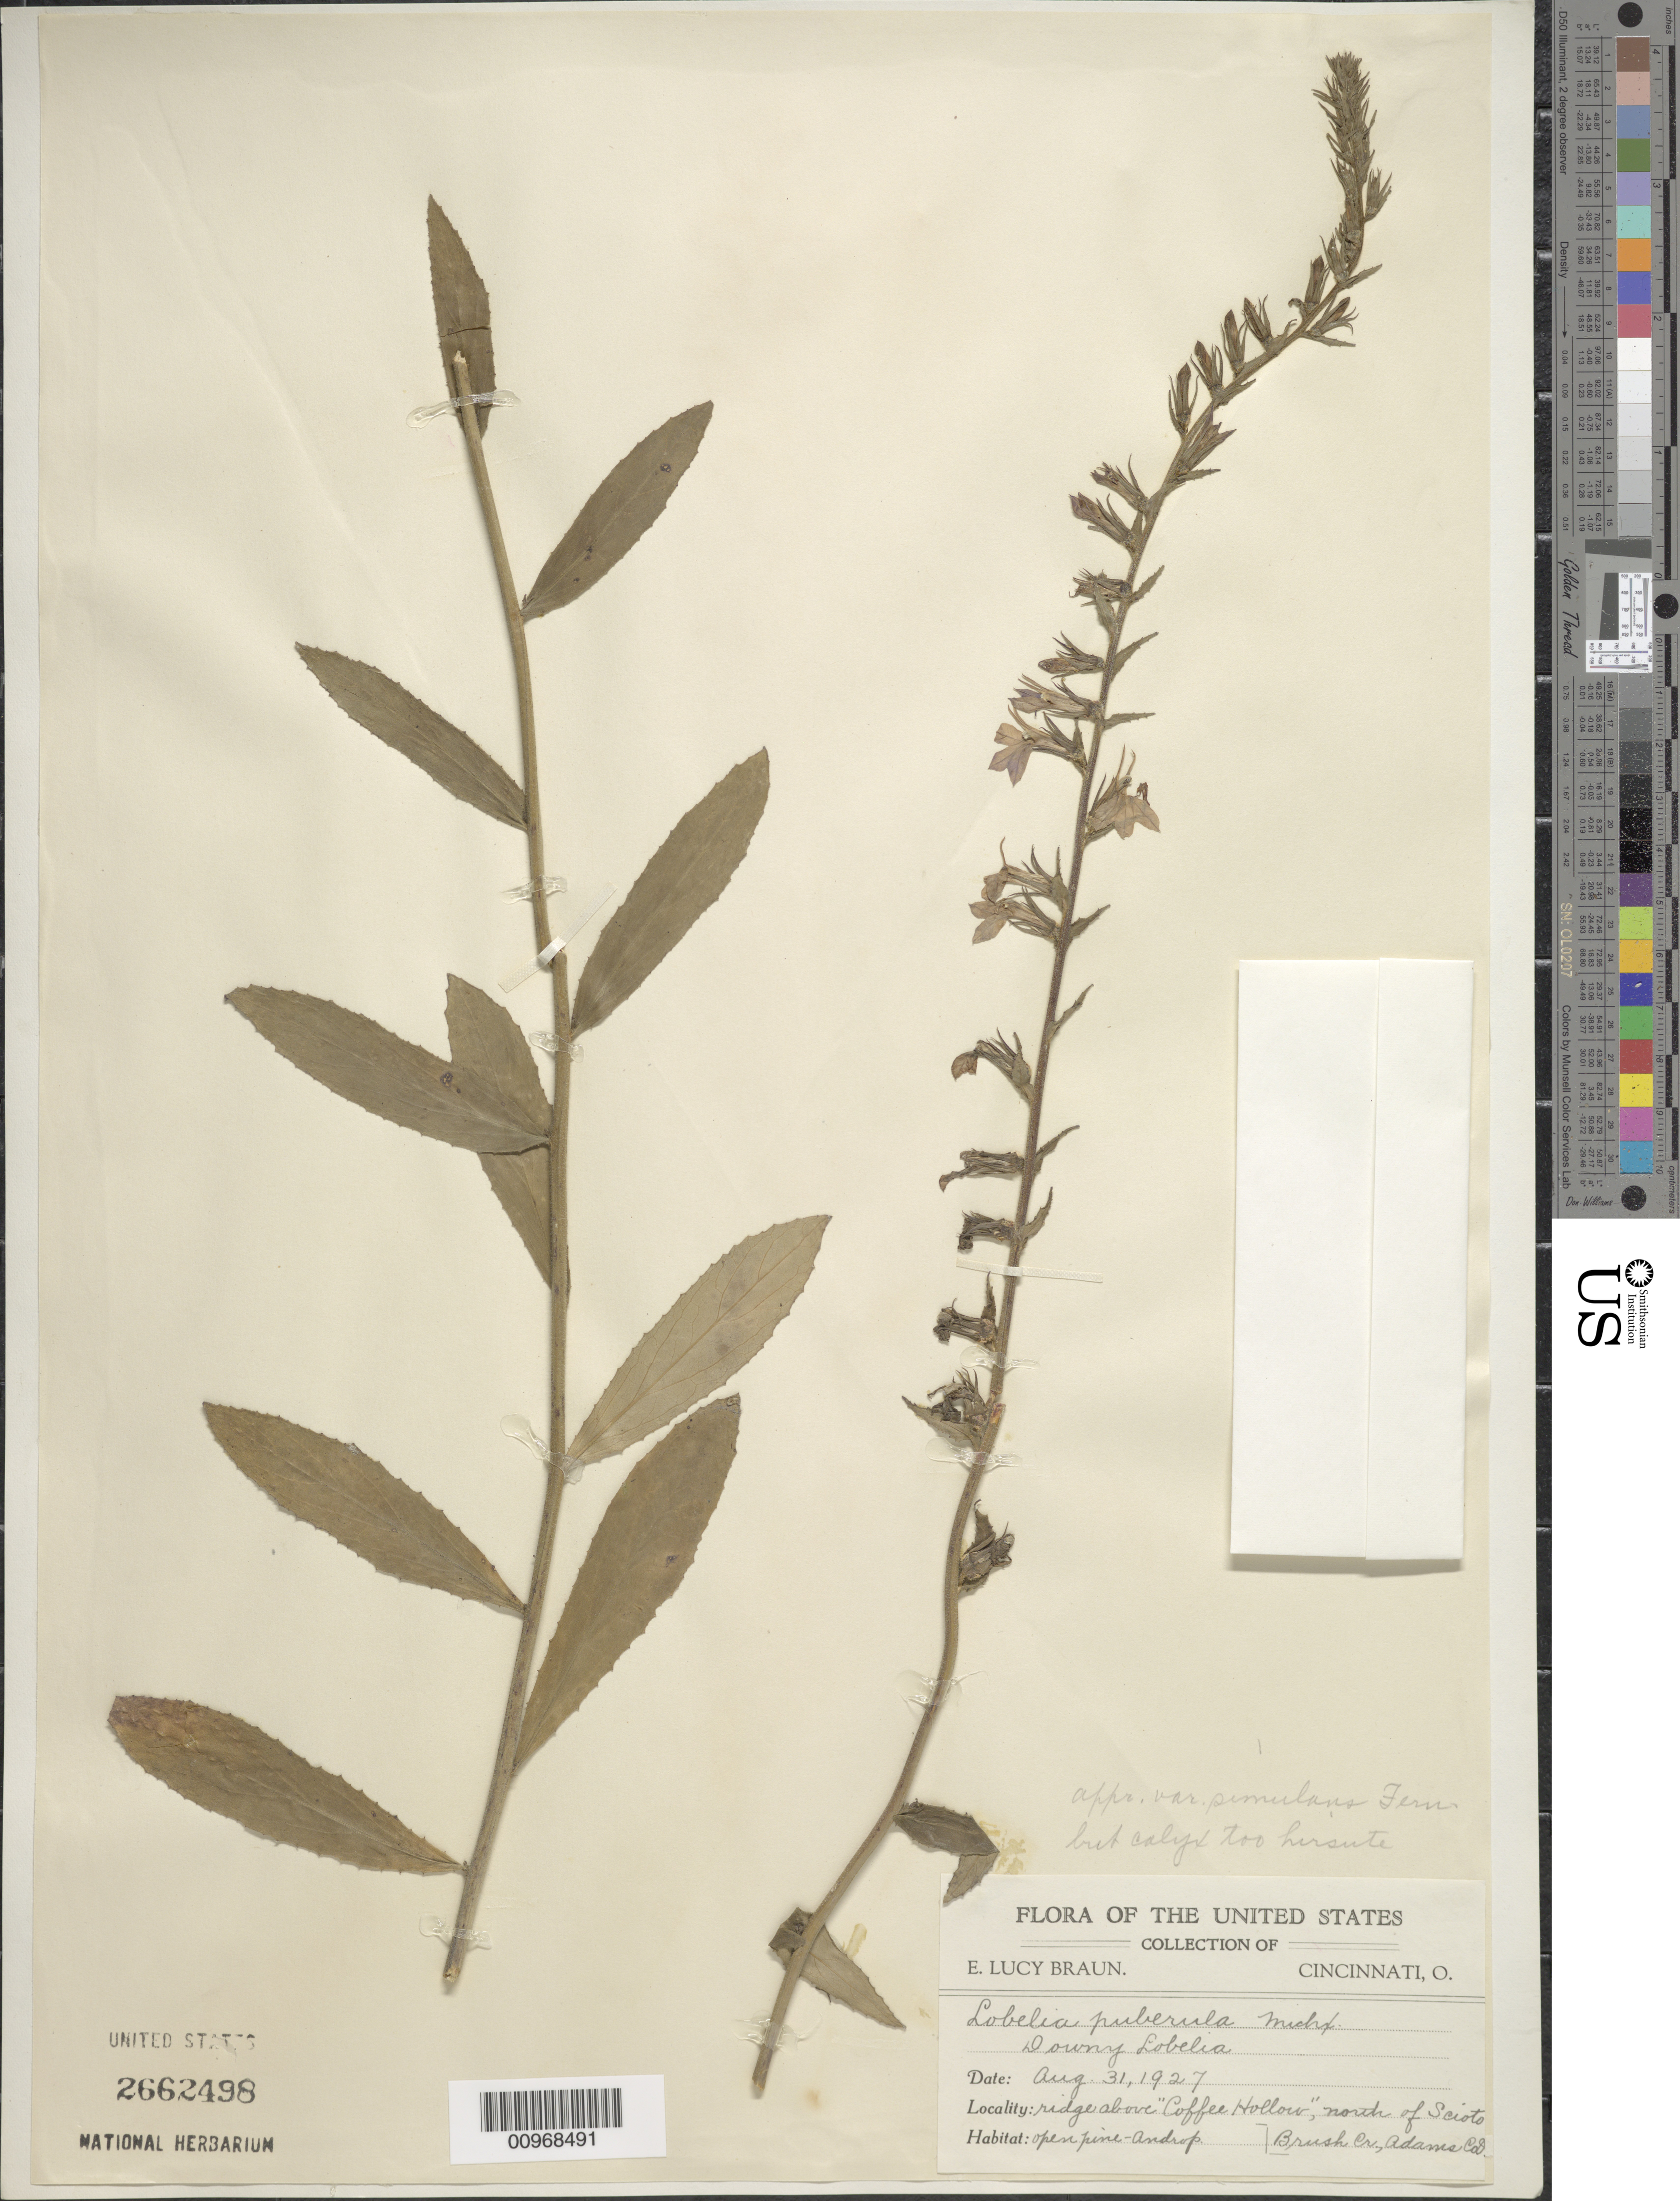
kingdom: Plantae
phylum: Tracheophyta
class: Magnoliopsida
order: Asterales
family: Campanulaceae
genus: Lobelia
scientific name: Lobelia puberula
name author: Michx.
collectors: L. E. Braun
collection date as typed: Aug. 31, 1927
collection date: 1927-08-31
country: United States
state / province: Ohio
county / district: Adams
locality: ridge above "Coffee Hollow" north of Scioto Brush Creek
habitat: open pine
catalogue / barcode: US 2662498